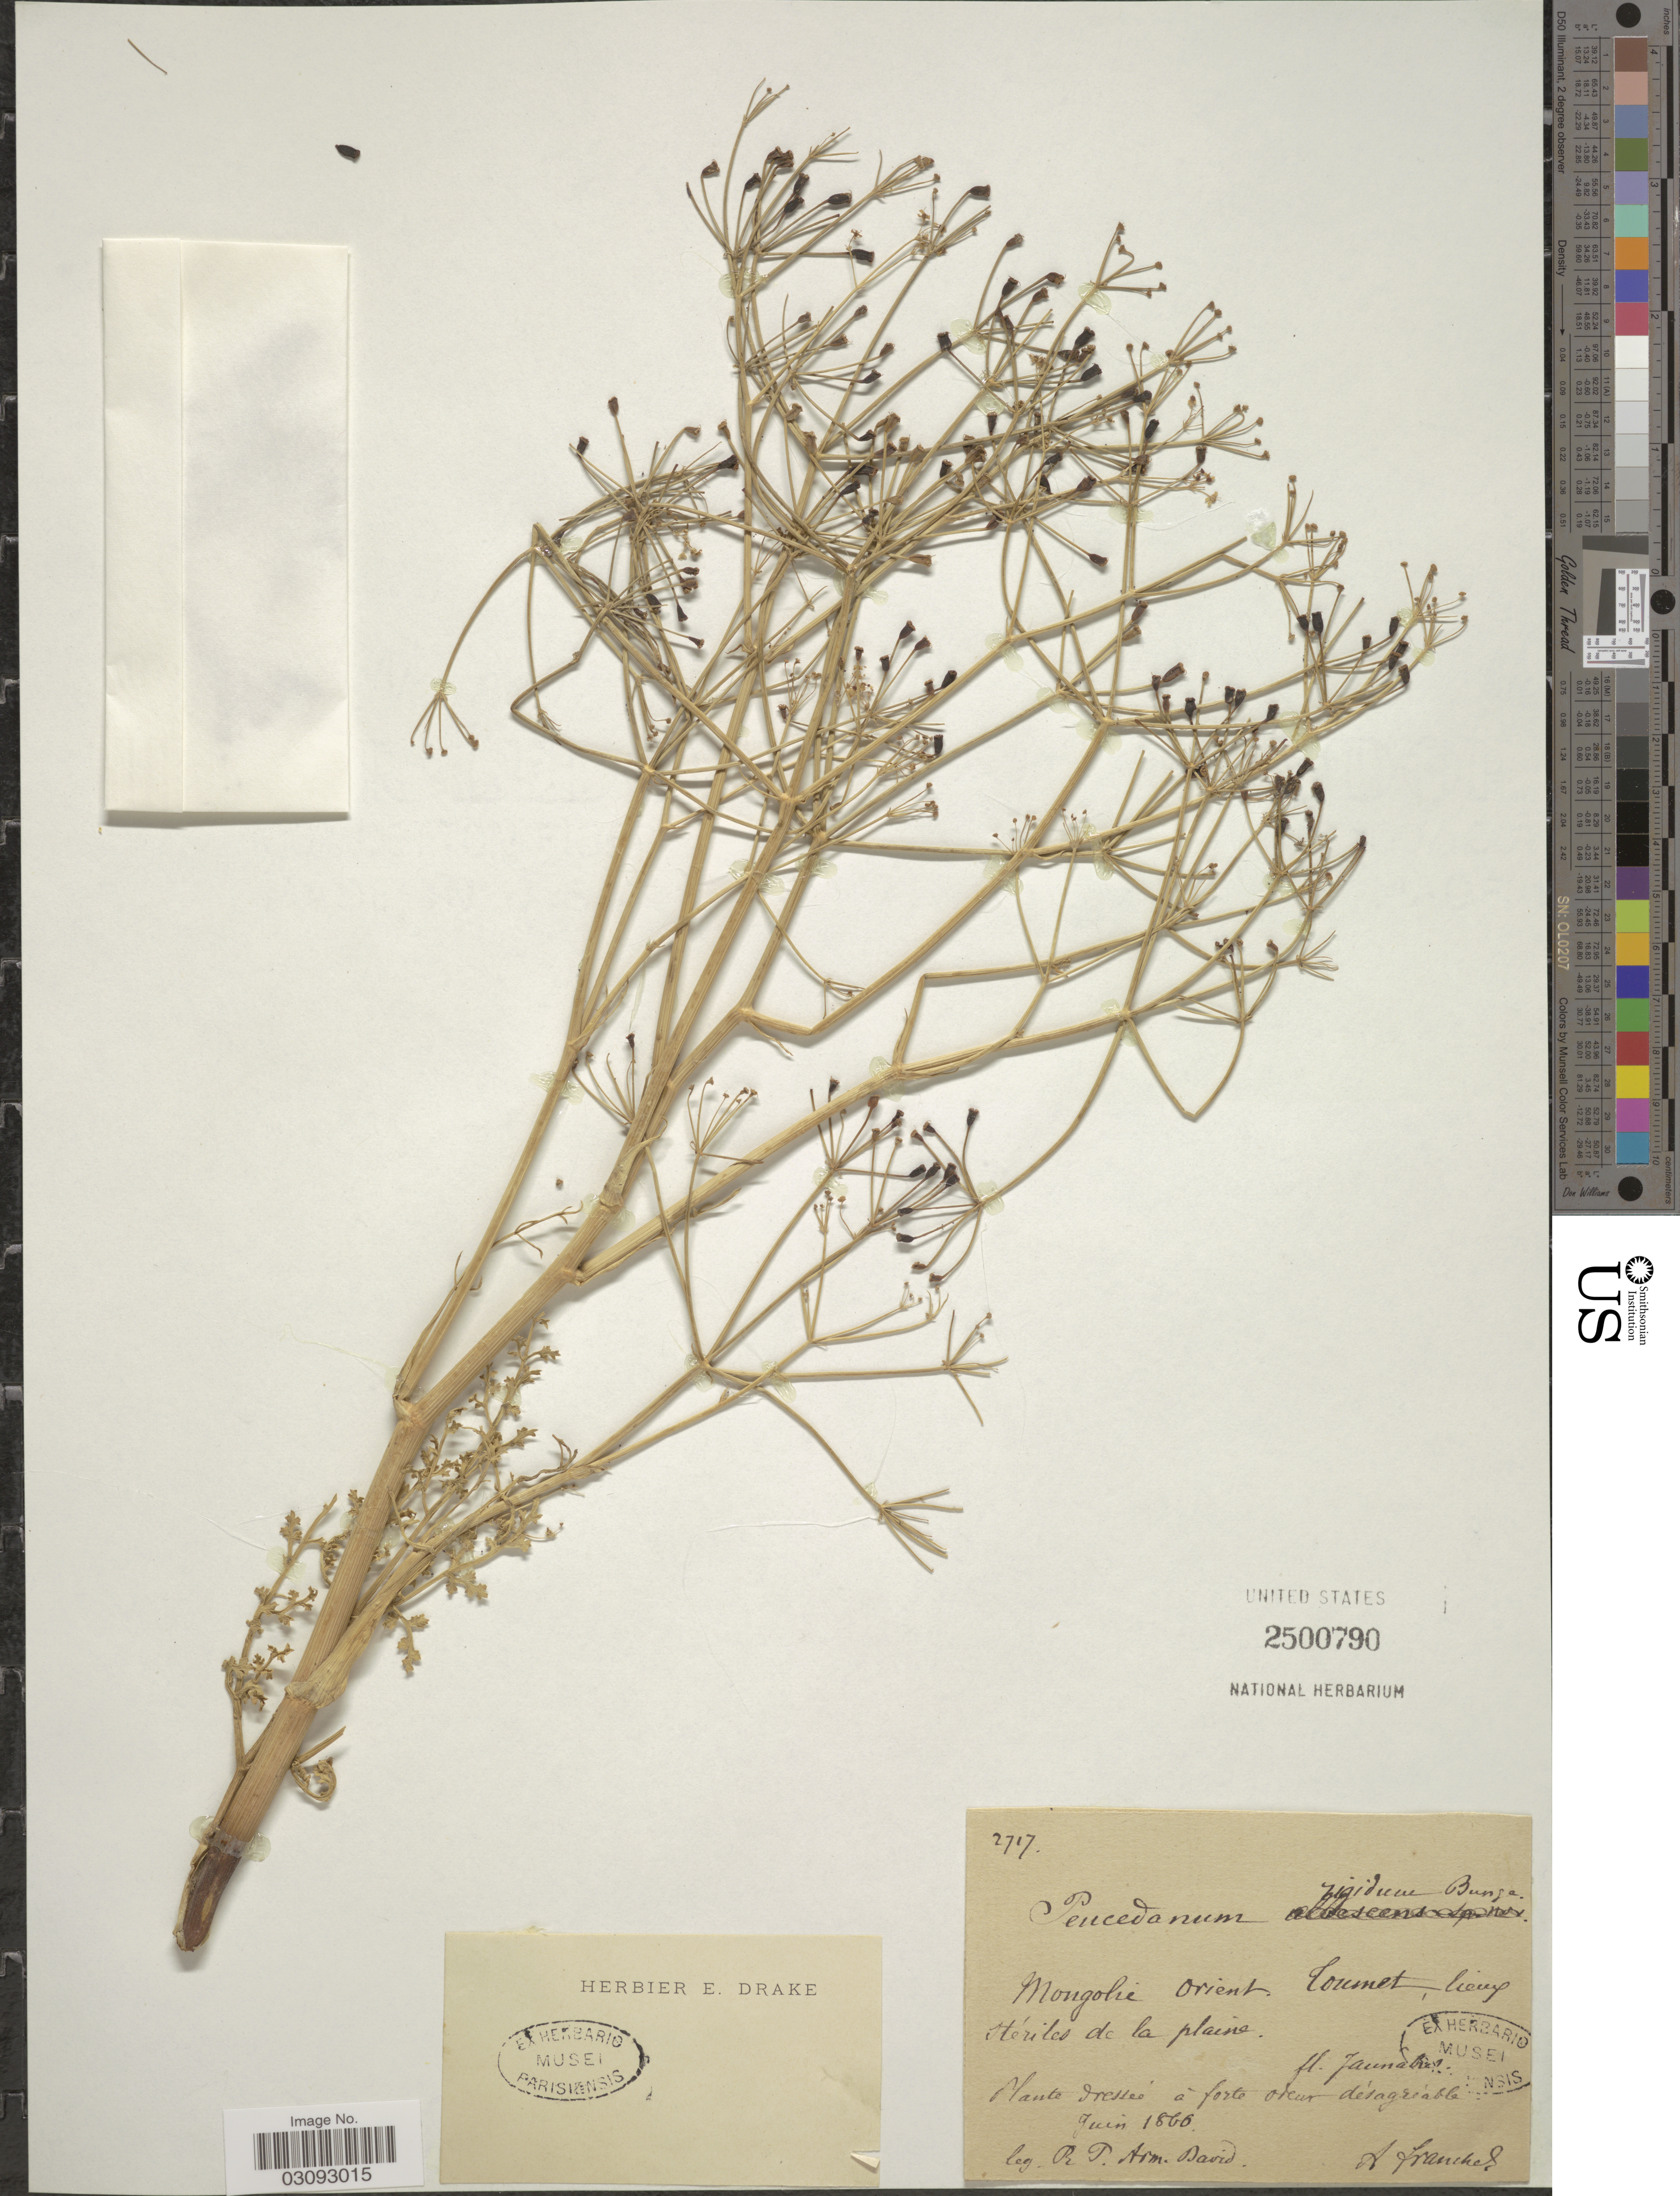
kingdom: Plantae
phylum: Tracheophyta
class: Magnoliopsida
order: Apiales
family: Apiaceae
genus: Peucedanum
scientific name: Peucedanum rigidum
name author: Bunge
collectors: R. David & A. Franchet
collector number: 2717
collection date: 1860-06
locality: Mongolie orient Coumet, lieux stériles de la plaine.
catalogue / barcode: US 2500790